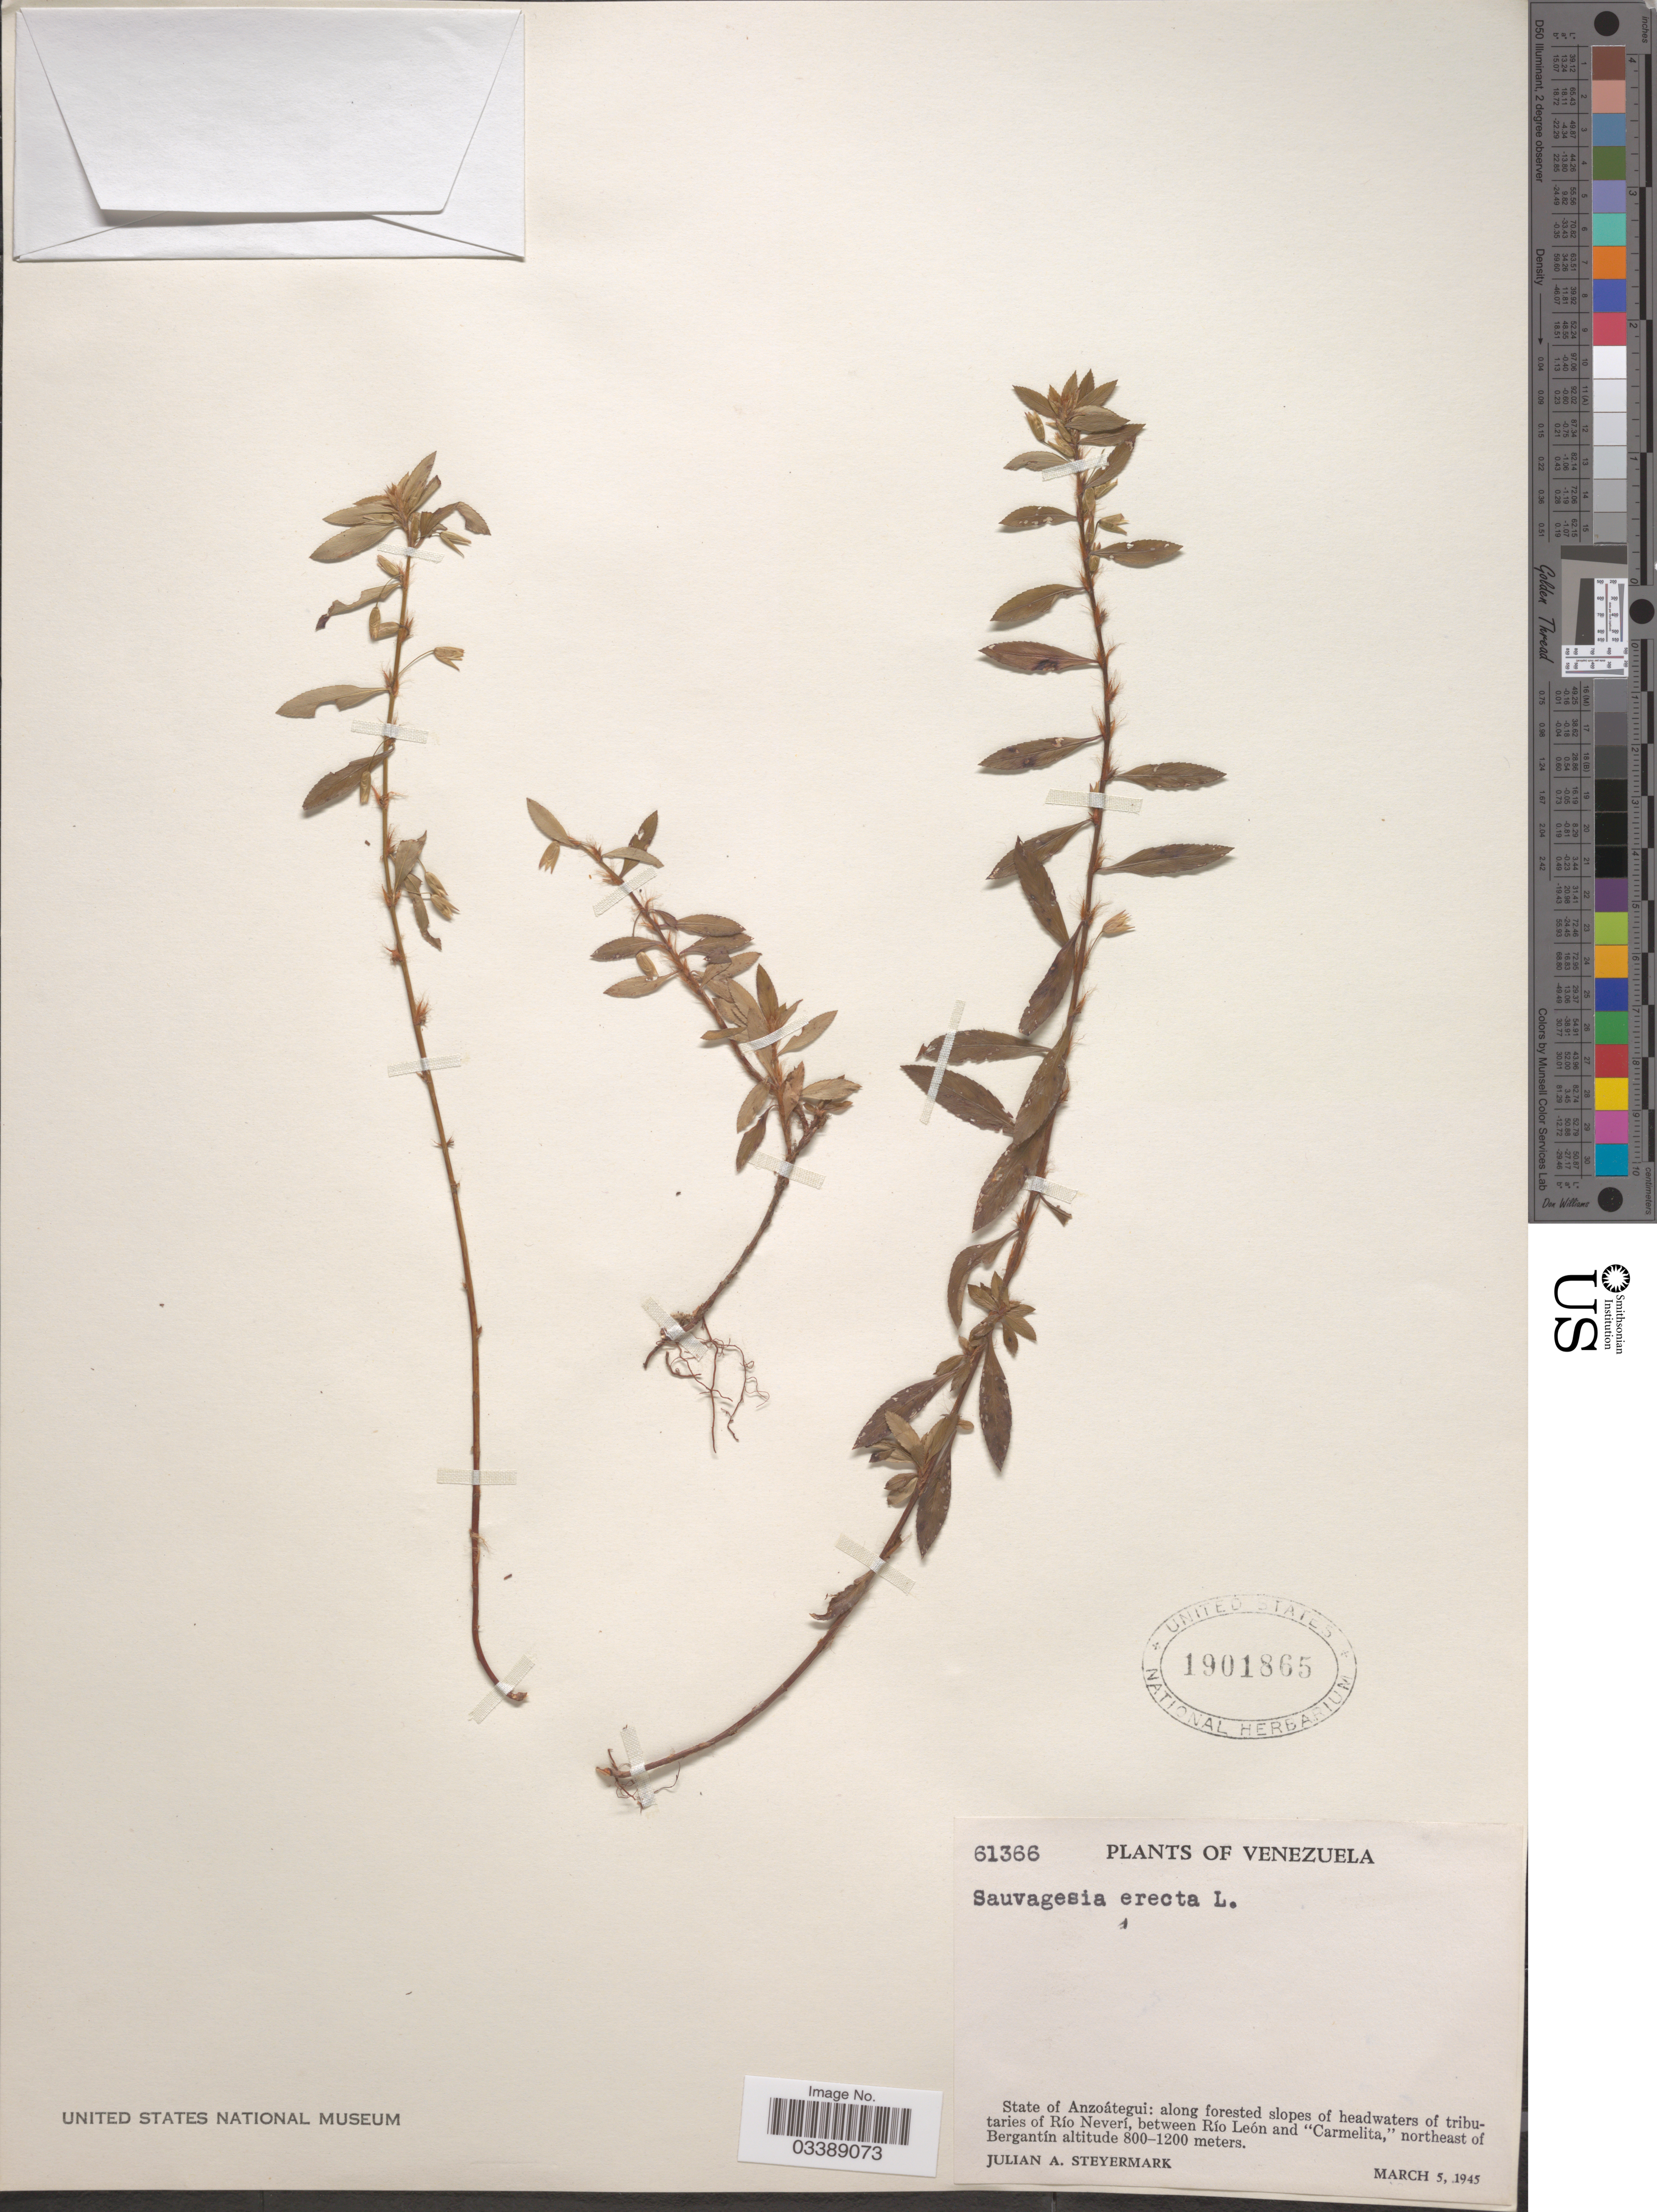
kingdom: Plantae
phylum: Tracheophyta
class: Magnoliopsida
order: Malpighiales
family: Ochnaceae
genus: Sauvagesia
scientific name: Sauvagesia erecta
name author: L.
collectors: J. Steyermark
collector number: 61366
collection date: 1945-03-05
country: Venezuela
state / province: Anzoategui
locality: Along forest slopes of headwaters of tributaries of Río Neverí, between Río León and "Carmelita," northeast of Bergantín.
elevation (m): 800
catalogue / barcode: US 1901865